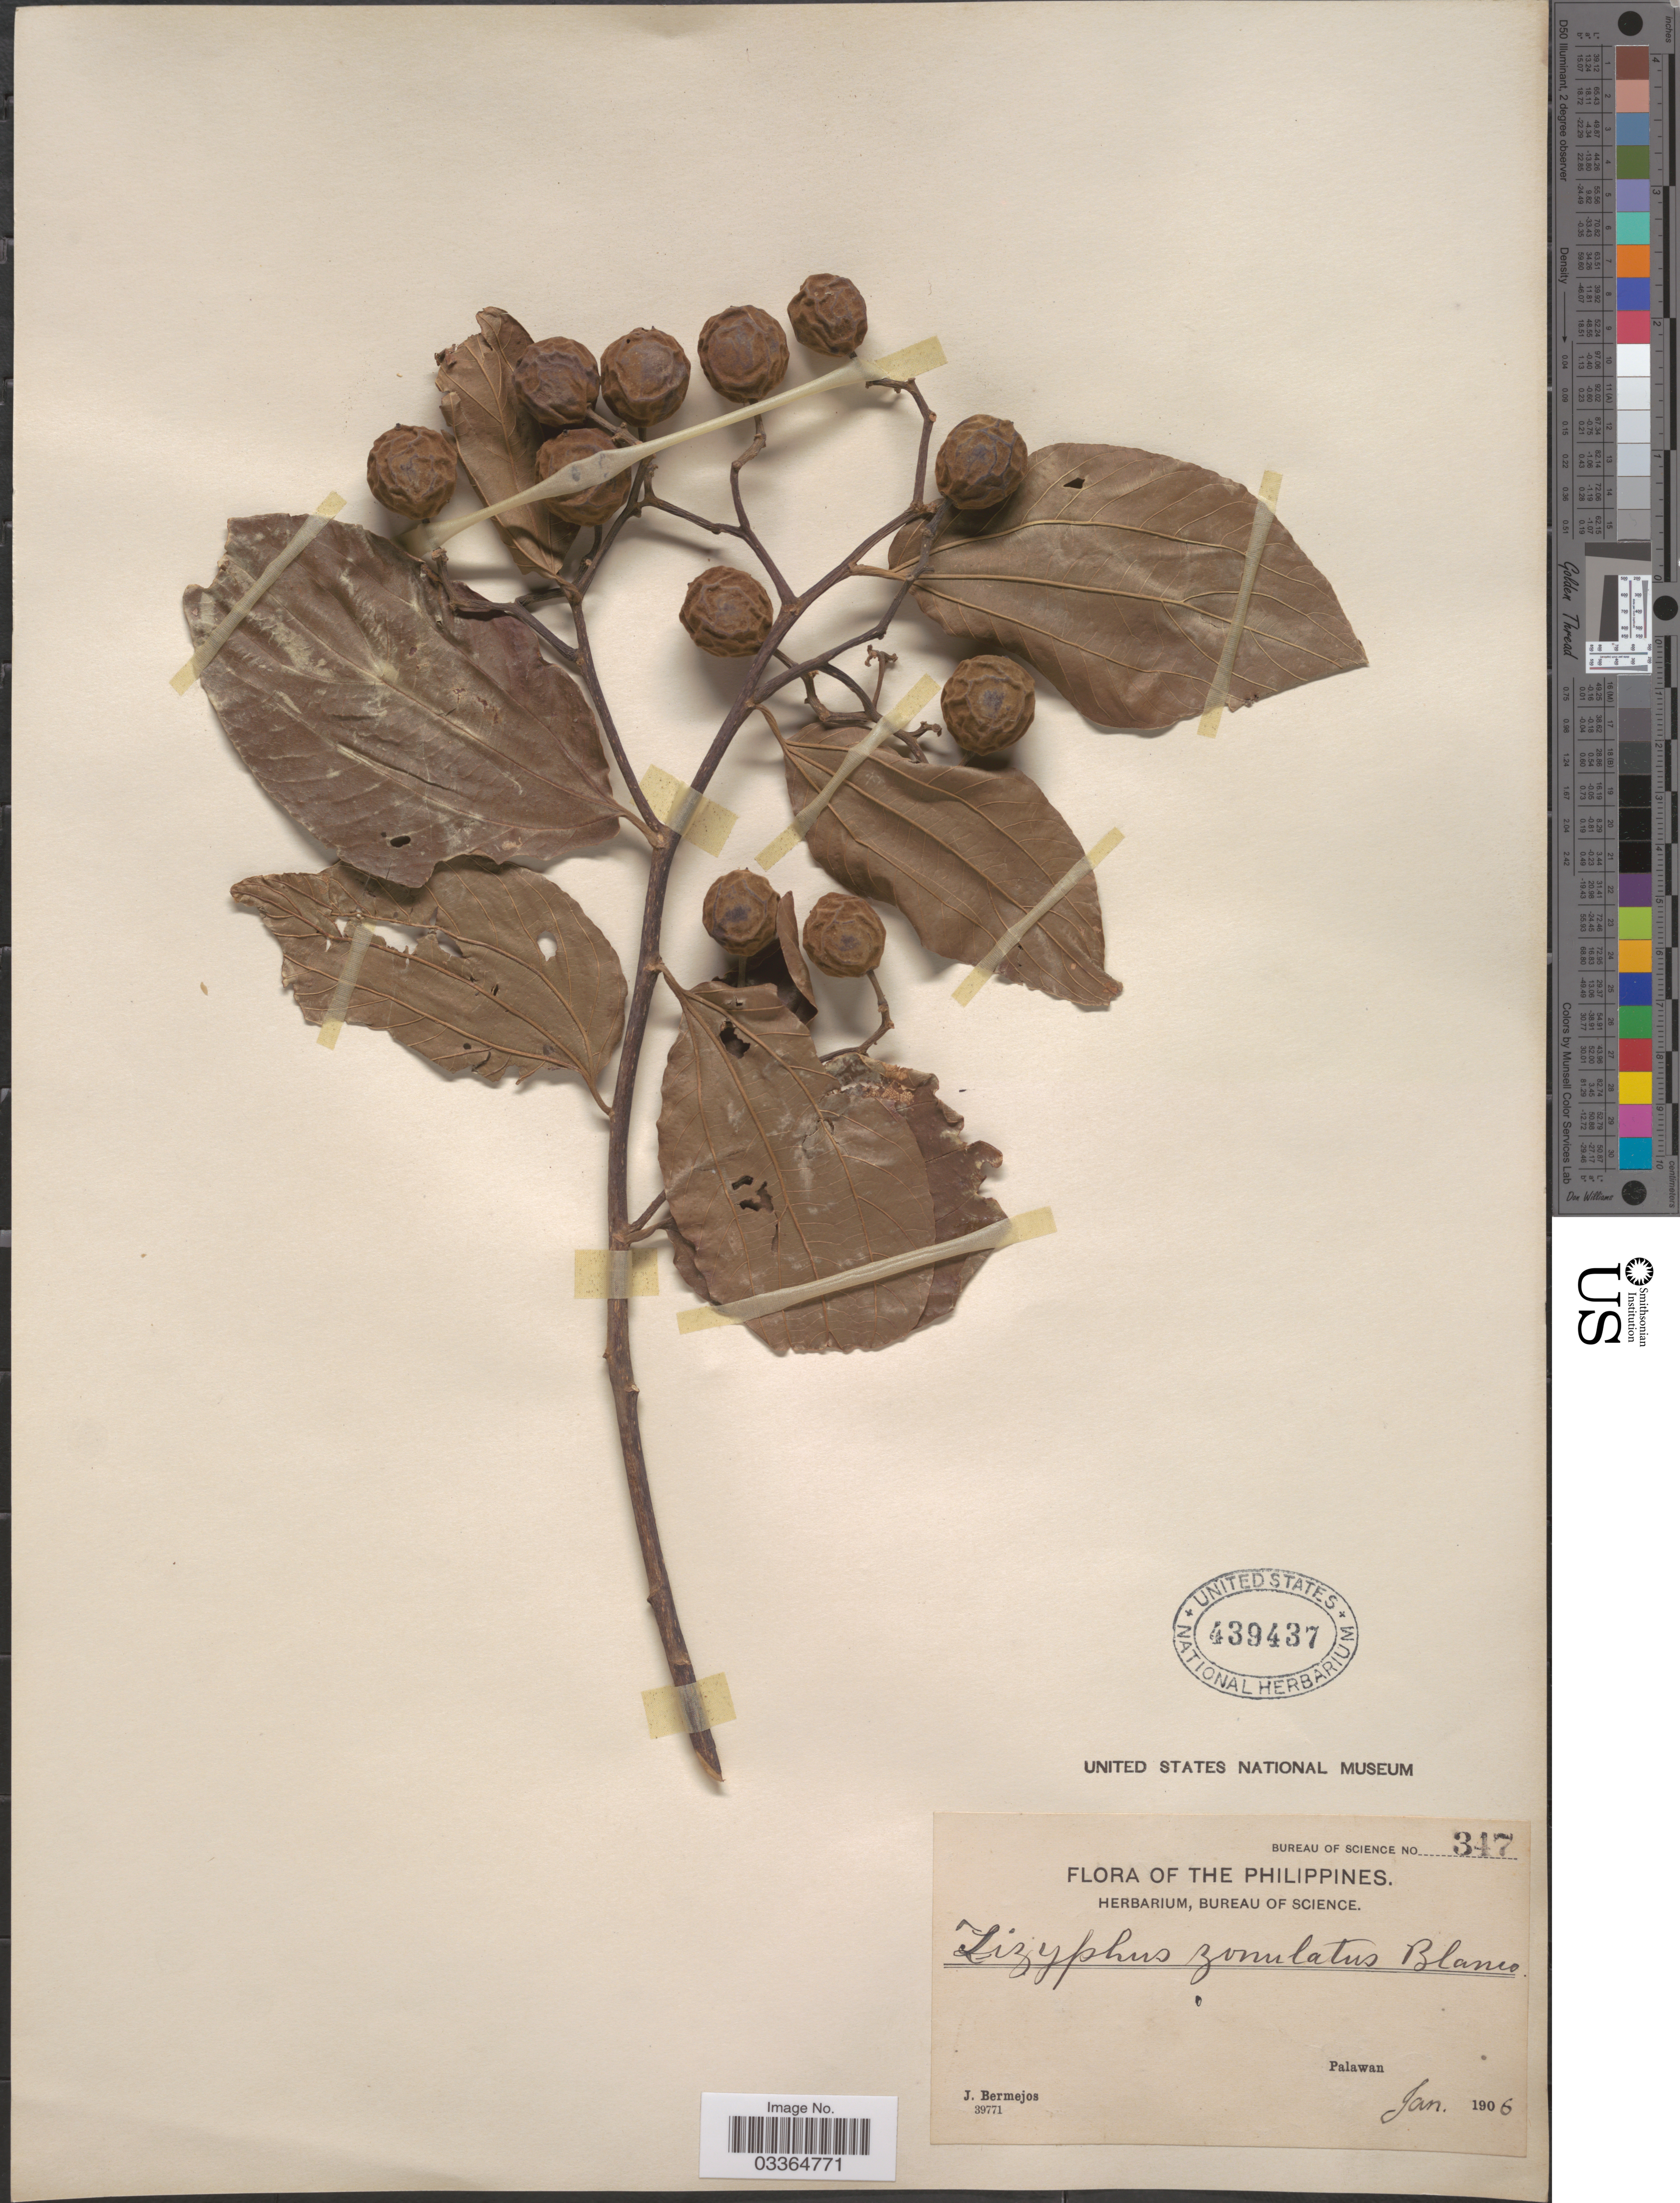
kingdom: Plantae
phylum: Tracheophyta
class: Magnoliopsida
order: Rosales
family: Rhamnaceae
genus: Ziziphus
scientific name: Ziziphus talanai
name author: (Blanco) Merr.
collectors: J. Bermejos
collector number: Bureau of Science 347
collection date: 1906-01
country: Philippines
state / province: Mimaropa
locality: Palawan.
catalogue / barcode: US 439437